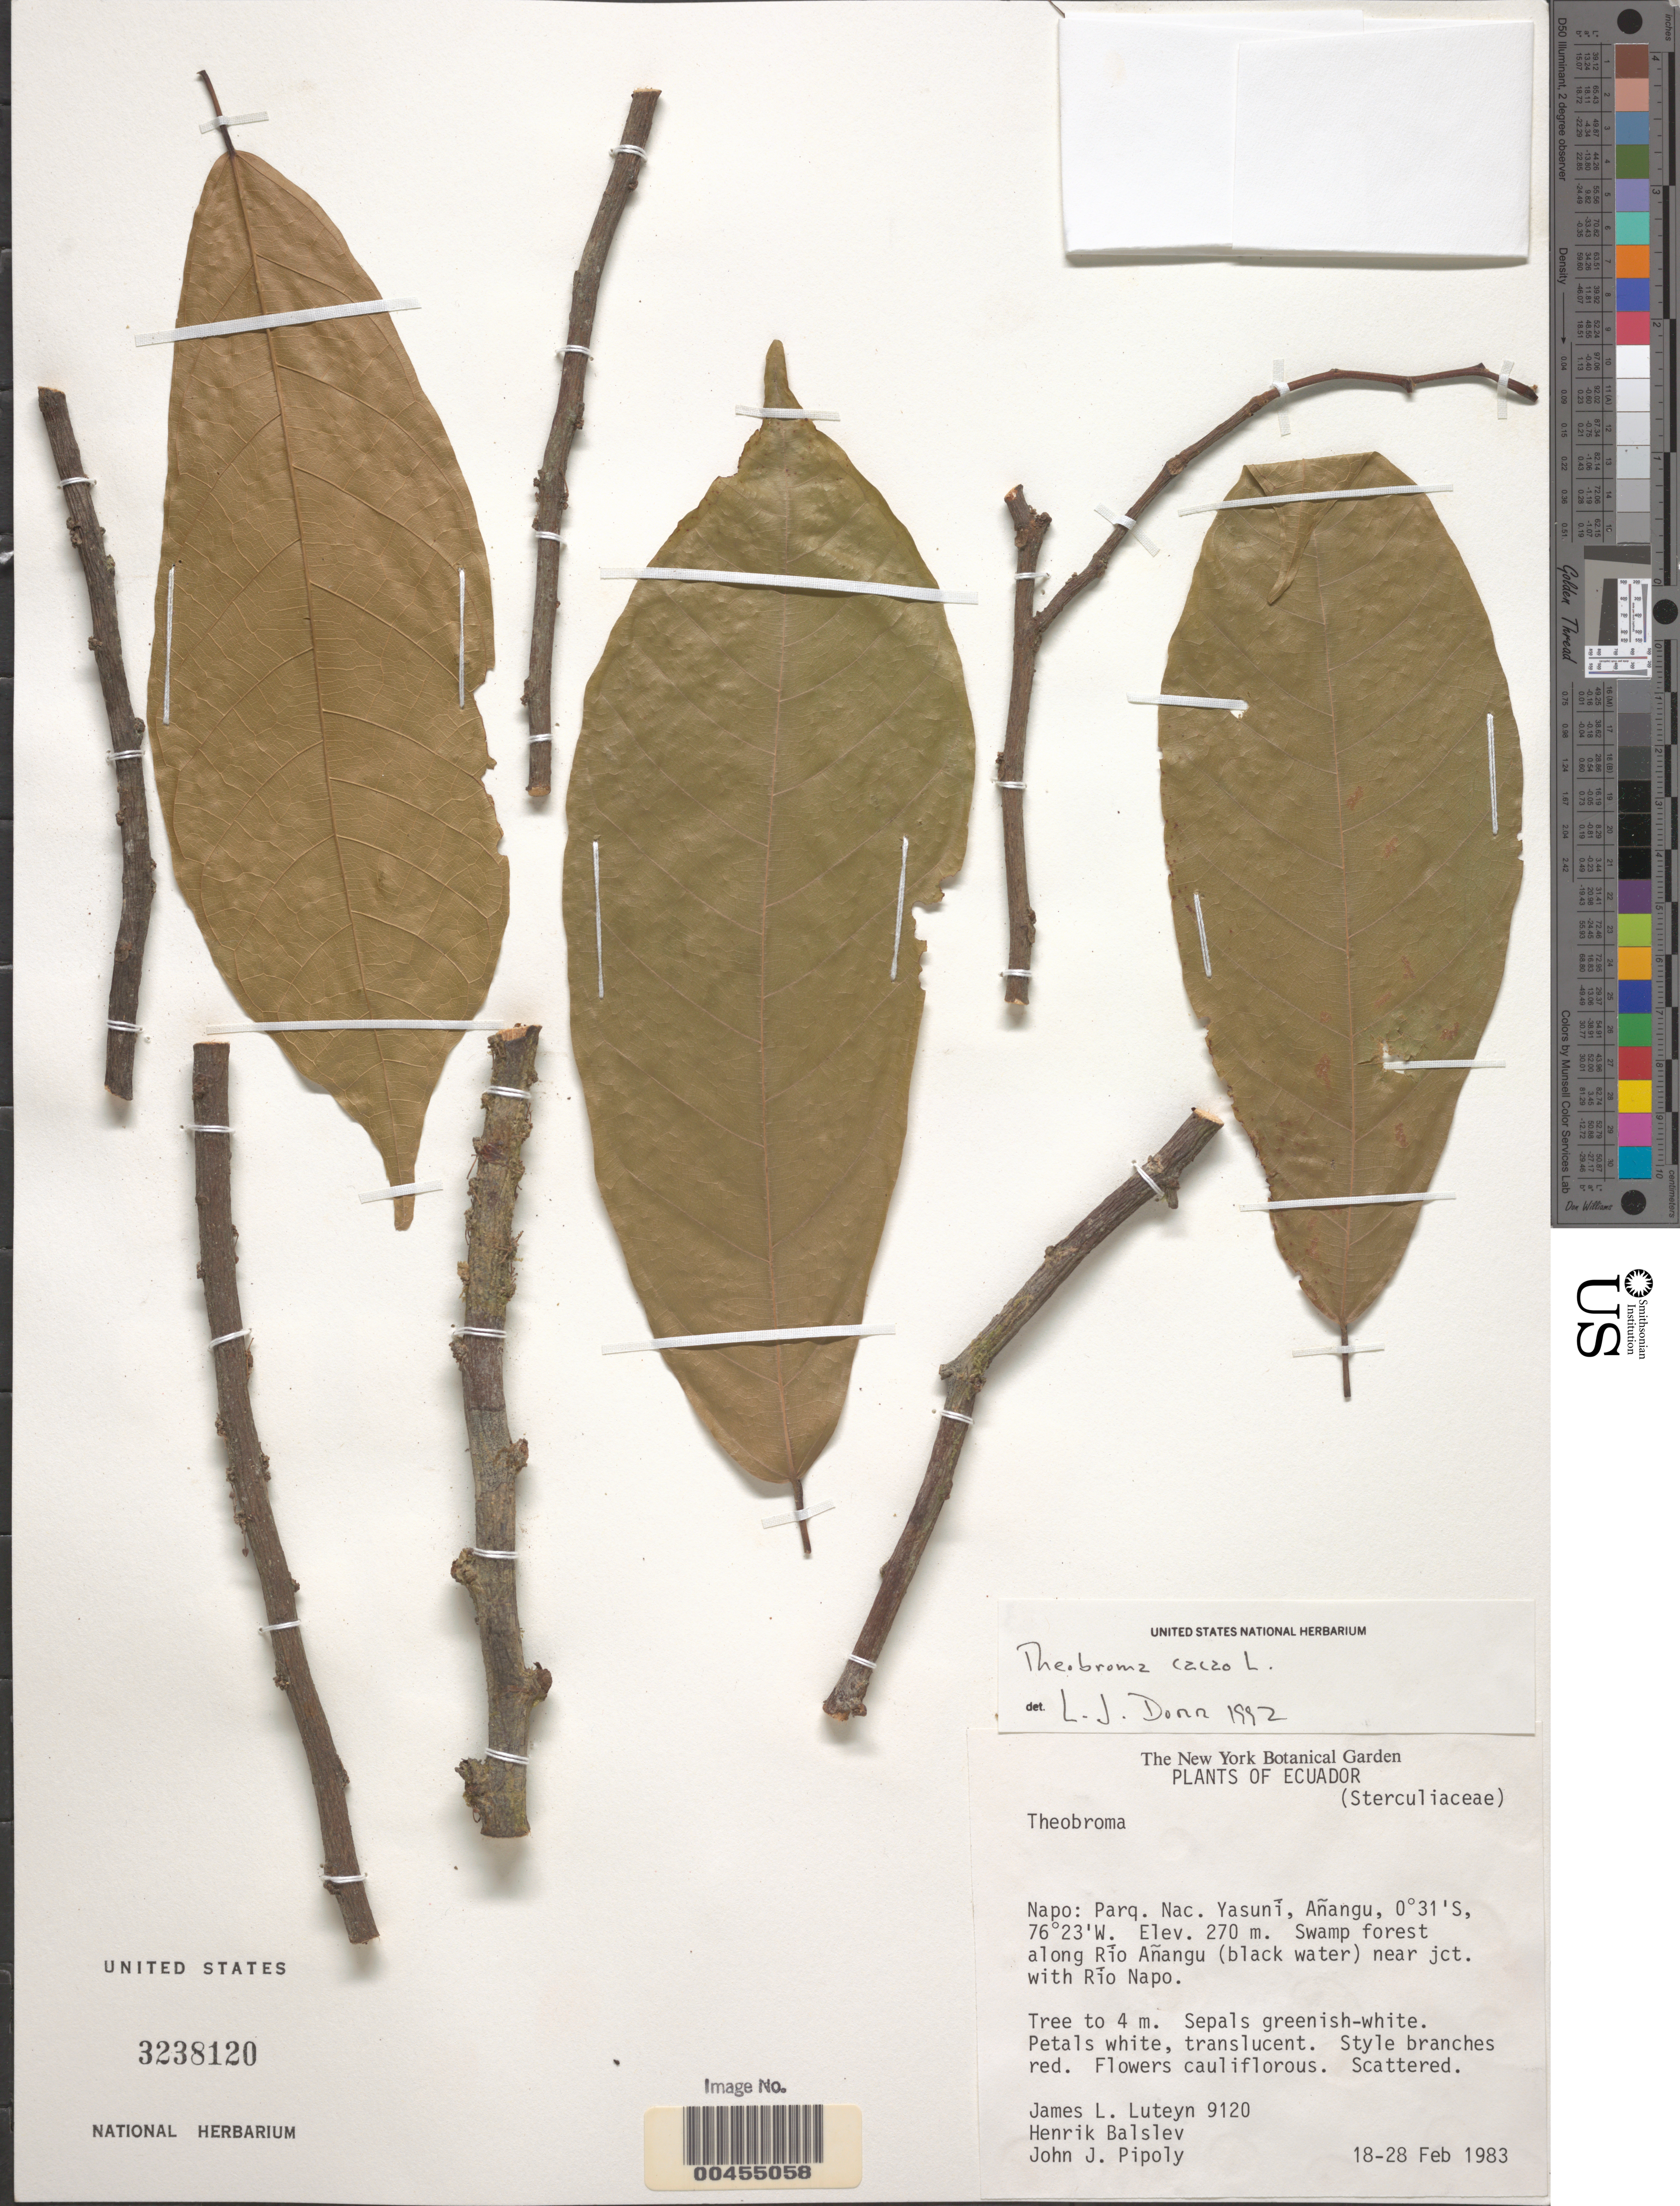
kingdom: Plantae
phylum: Tracheophyta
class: Magnoliopsida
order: Malvales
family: Malvaceae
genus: Theobroma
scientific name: Theobroma cacao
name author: L.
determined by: Dorr, L. J., (BOT), Smithsonian Institution - National Museum of Natural History (UNITED STATES)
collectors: J. L. Luteyn, H. Balslev & J. J. Pipoly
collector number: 9120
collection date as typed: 18 Feb 1983 to 28 Feb 1983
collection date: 1983-02-18/1983-02-28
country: Ecuador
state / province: Napo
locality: Parque Nacional Yasuní, Añangu, along Río Añangu (black water) near jct. with Río Napo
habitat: swamp forest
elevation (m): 270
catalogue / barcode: US 3238120